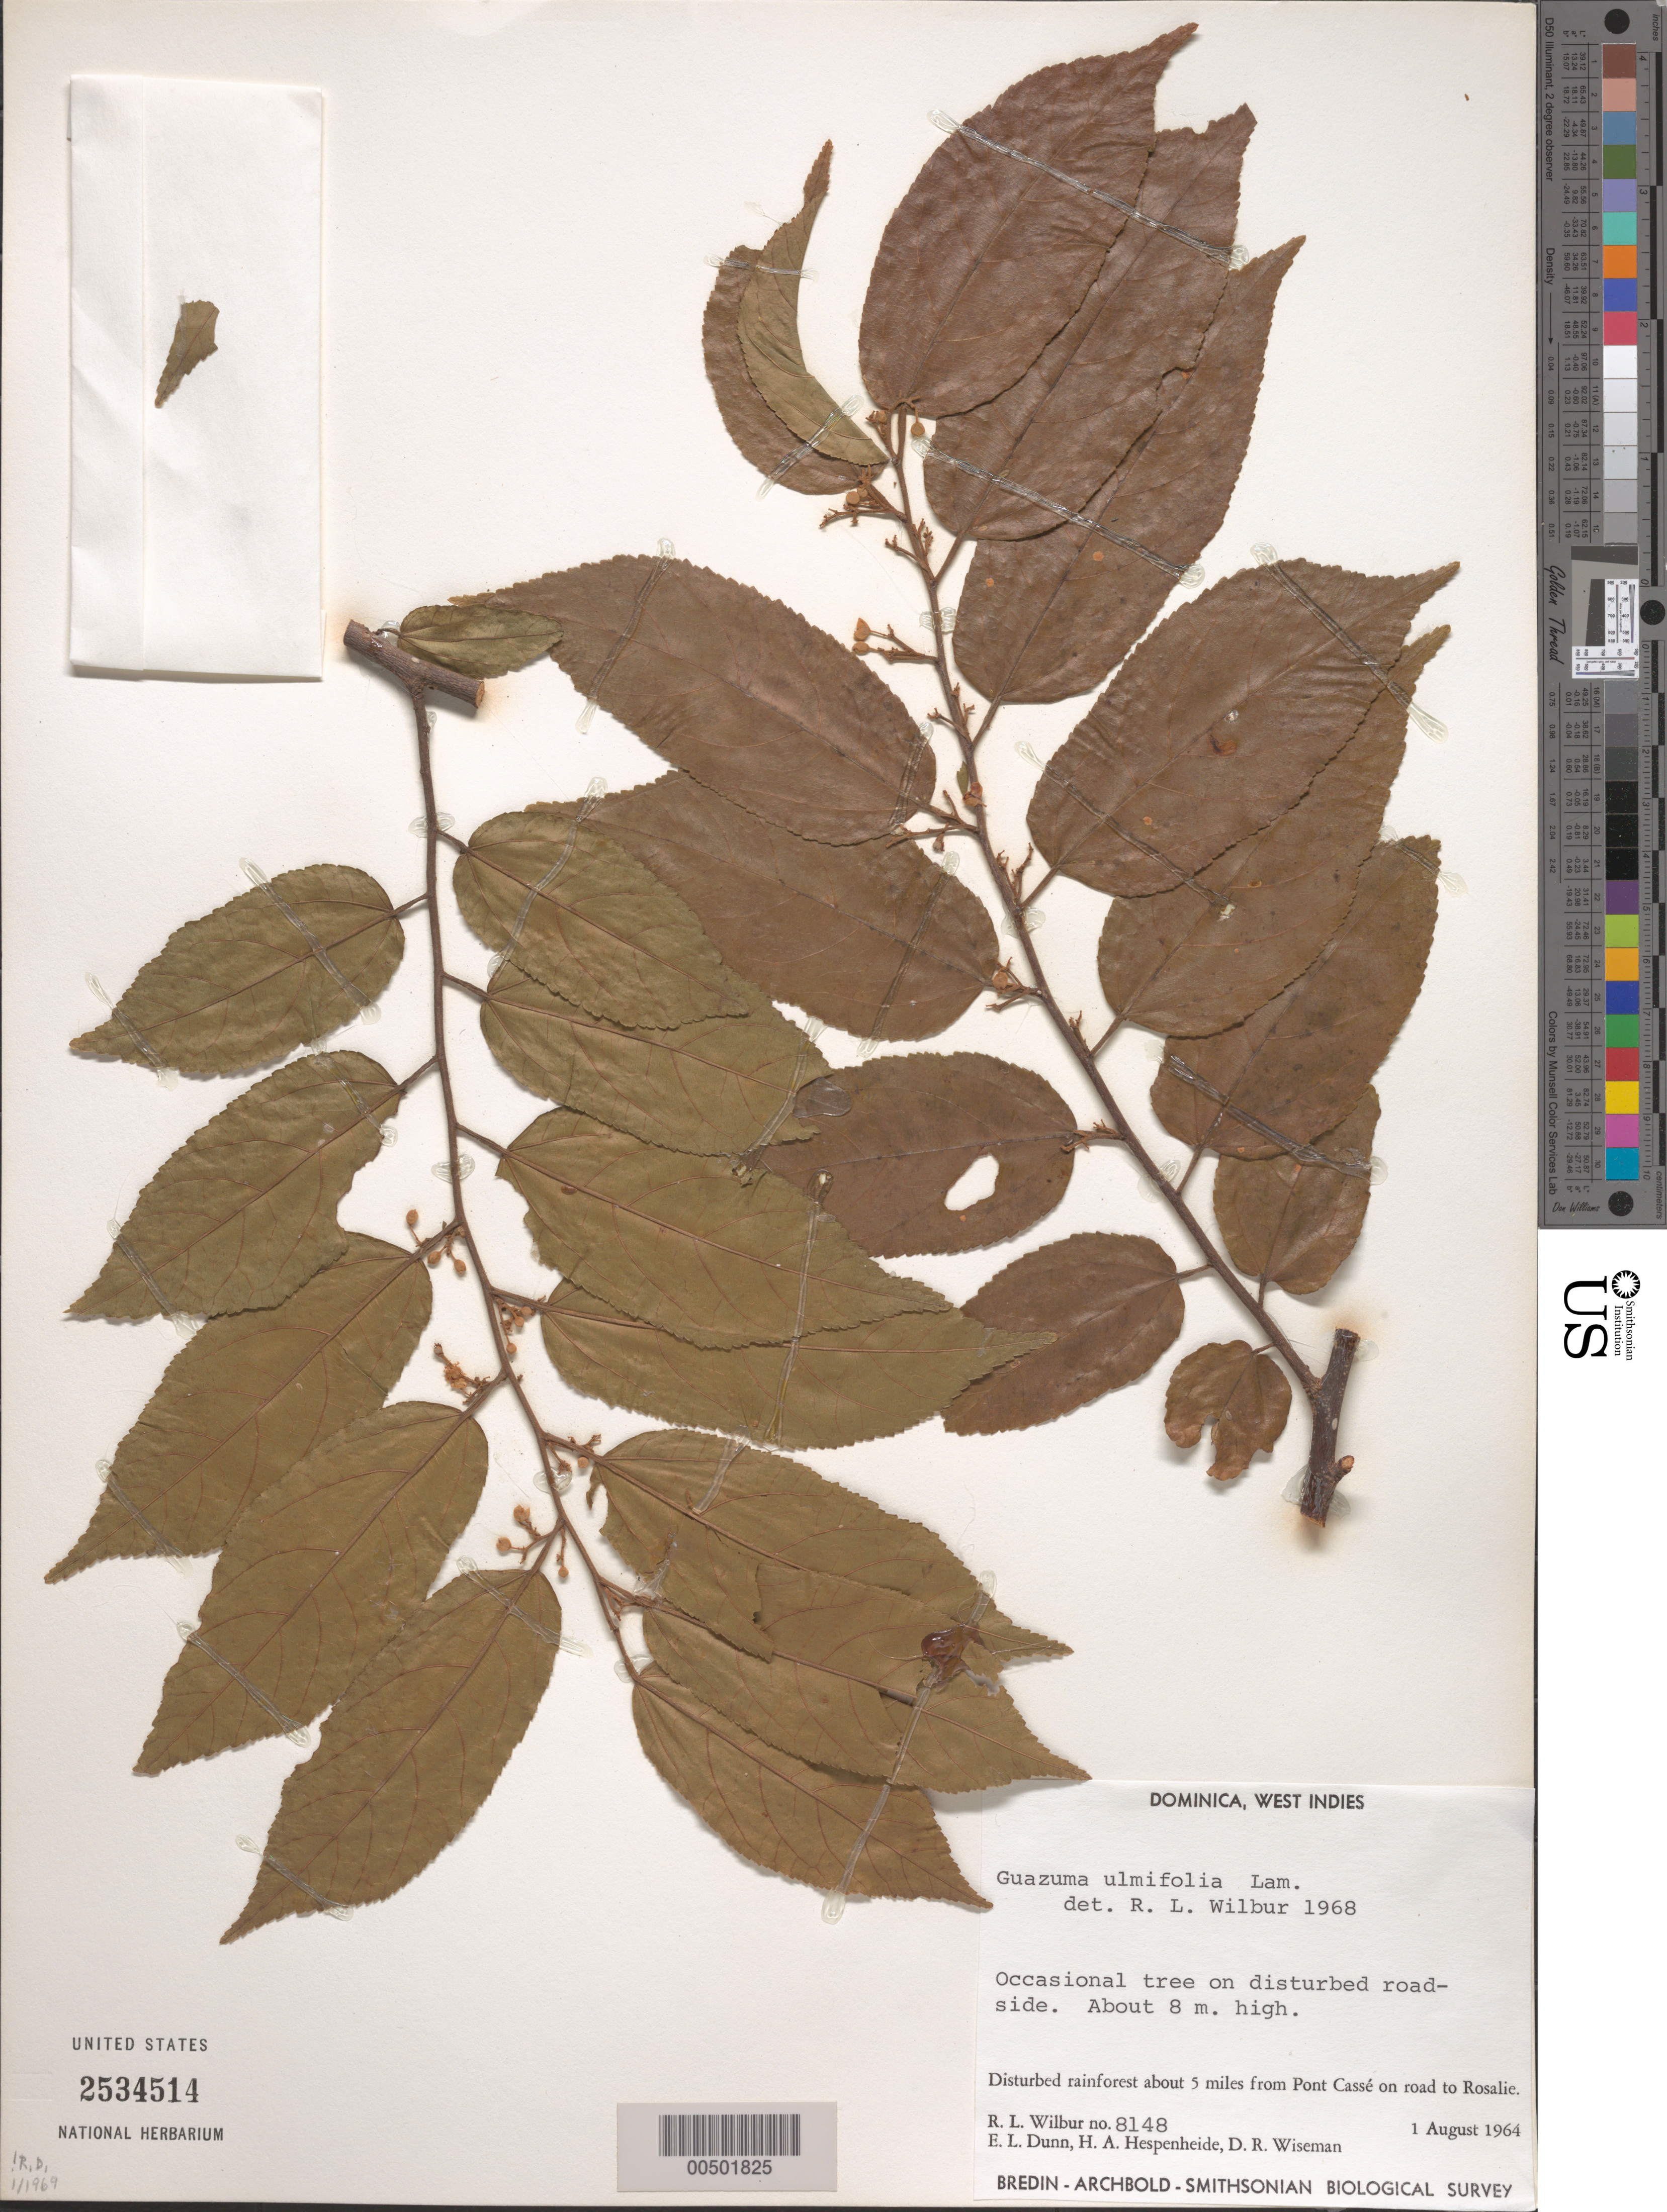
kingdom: Plantae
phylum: Tracheophyta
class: Magnoliopsida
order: Malvales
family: Malvaceae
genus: Guazuma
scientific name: Guazuma ulmifolia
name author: Lam.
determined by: Wilbur, R. L.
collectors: R. L. Wilbur, E. Dunn, H. A. Hespenheide & D. R. Wiseman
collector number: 8148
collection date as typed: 01 Aug 1964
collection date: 1964-08-01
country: Dominica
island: Dominica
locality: about 5 mi. from Pont Cassé on road to Rosalie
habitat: Disturbed rainforest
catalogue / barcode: US 2534514